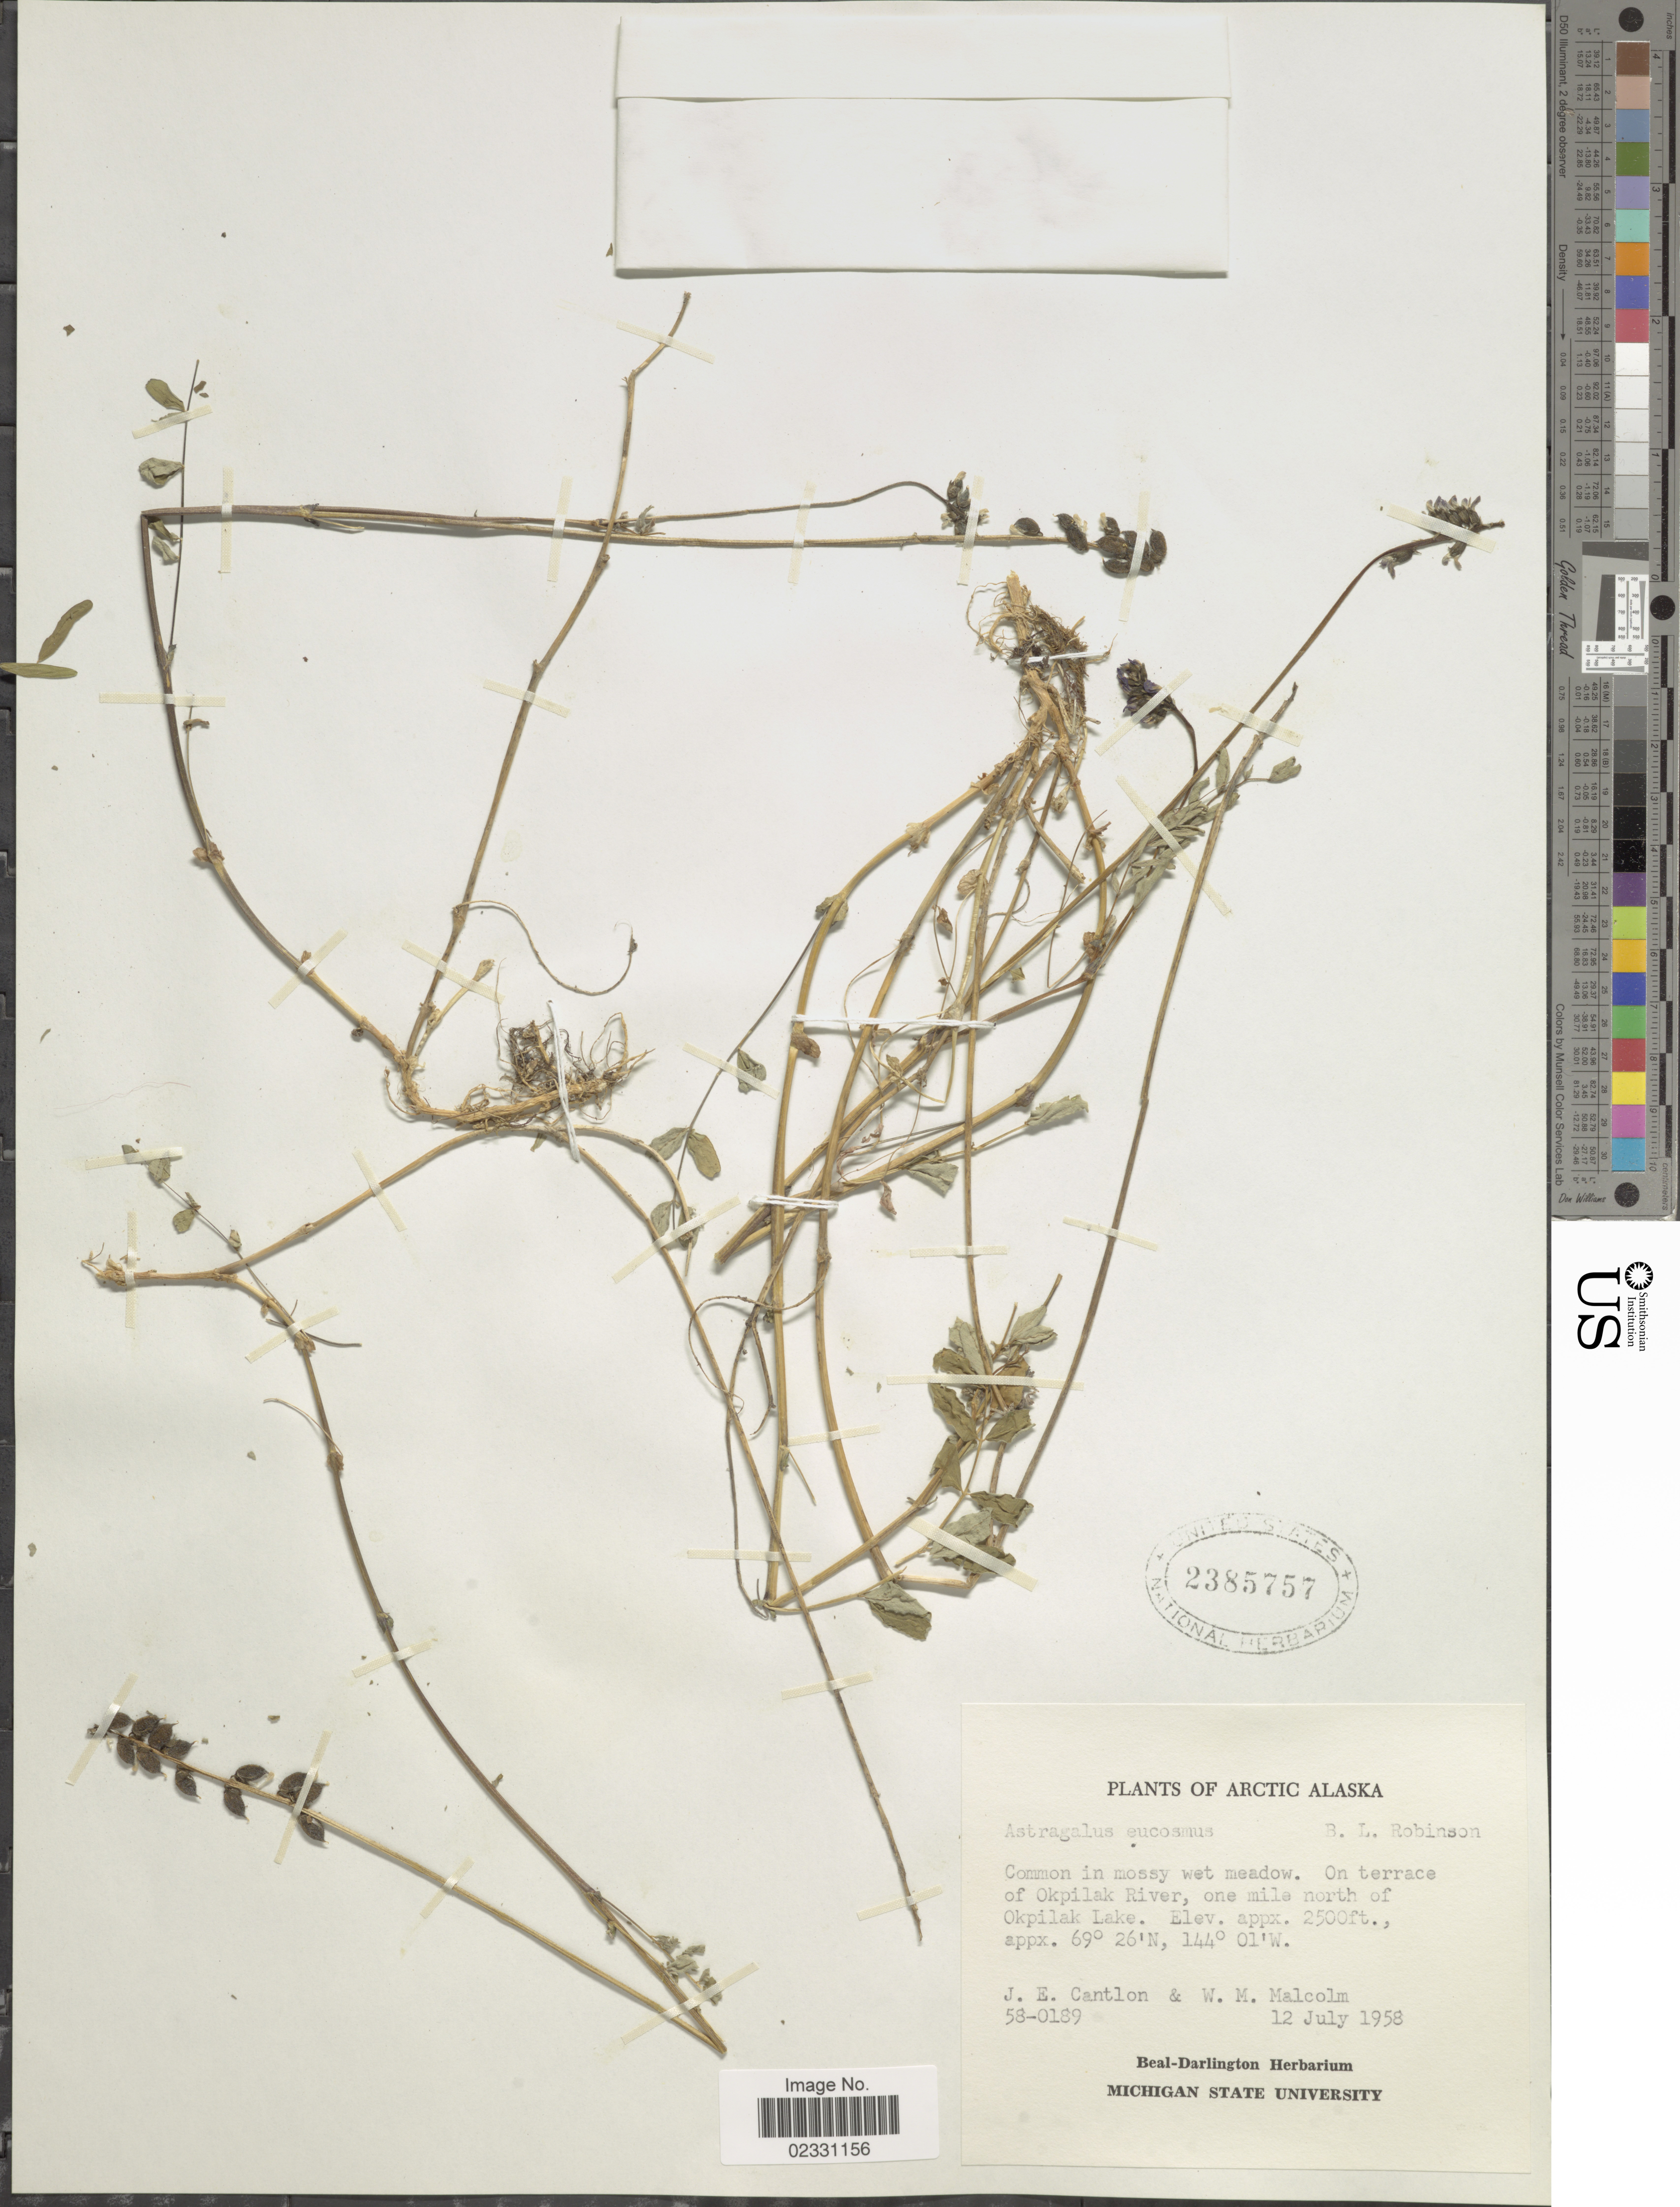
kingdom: Plantae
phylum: Tracheophyta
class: Magnoliopsida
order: Fabales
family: Fabaceae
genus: Astragalus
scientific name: Astragalus eucosmus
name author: B.L. Rob.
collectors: J. Cantlon & W. Malcolm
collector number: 58-0189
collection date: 1958-07-12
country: United States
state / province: Alaska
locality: Arctic Alaska. On terrace of Okpilak River, one mile north of Okpilak Lake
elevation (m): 762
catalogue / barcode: US 2385757